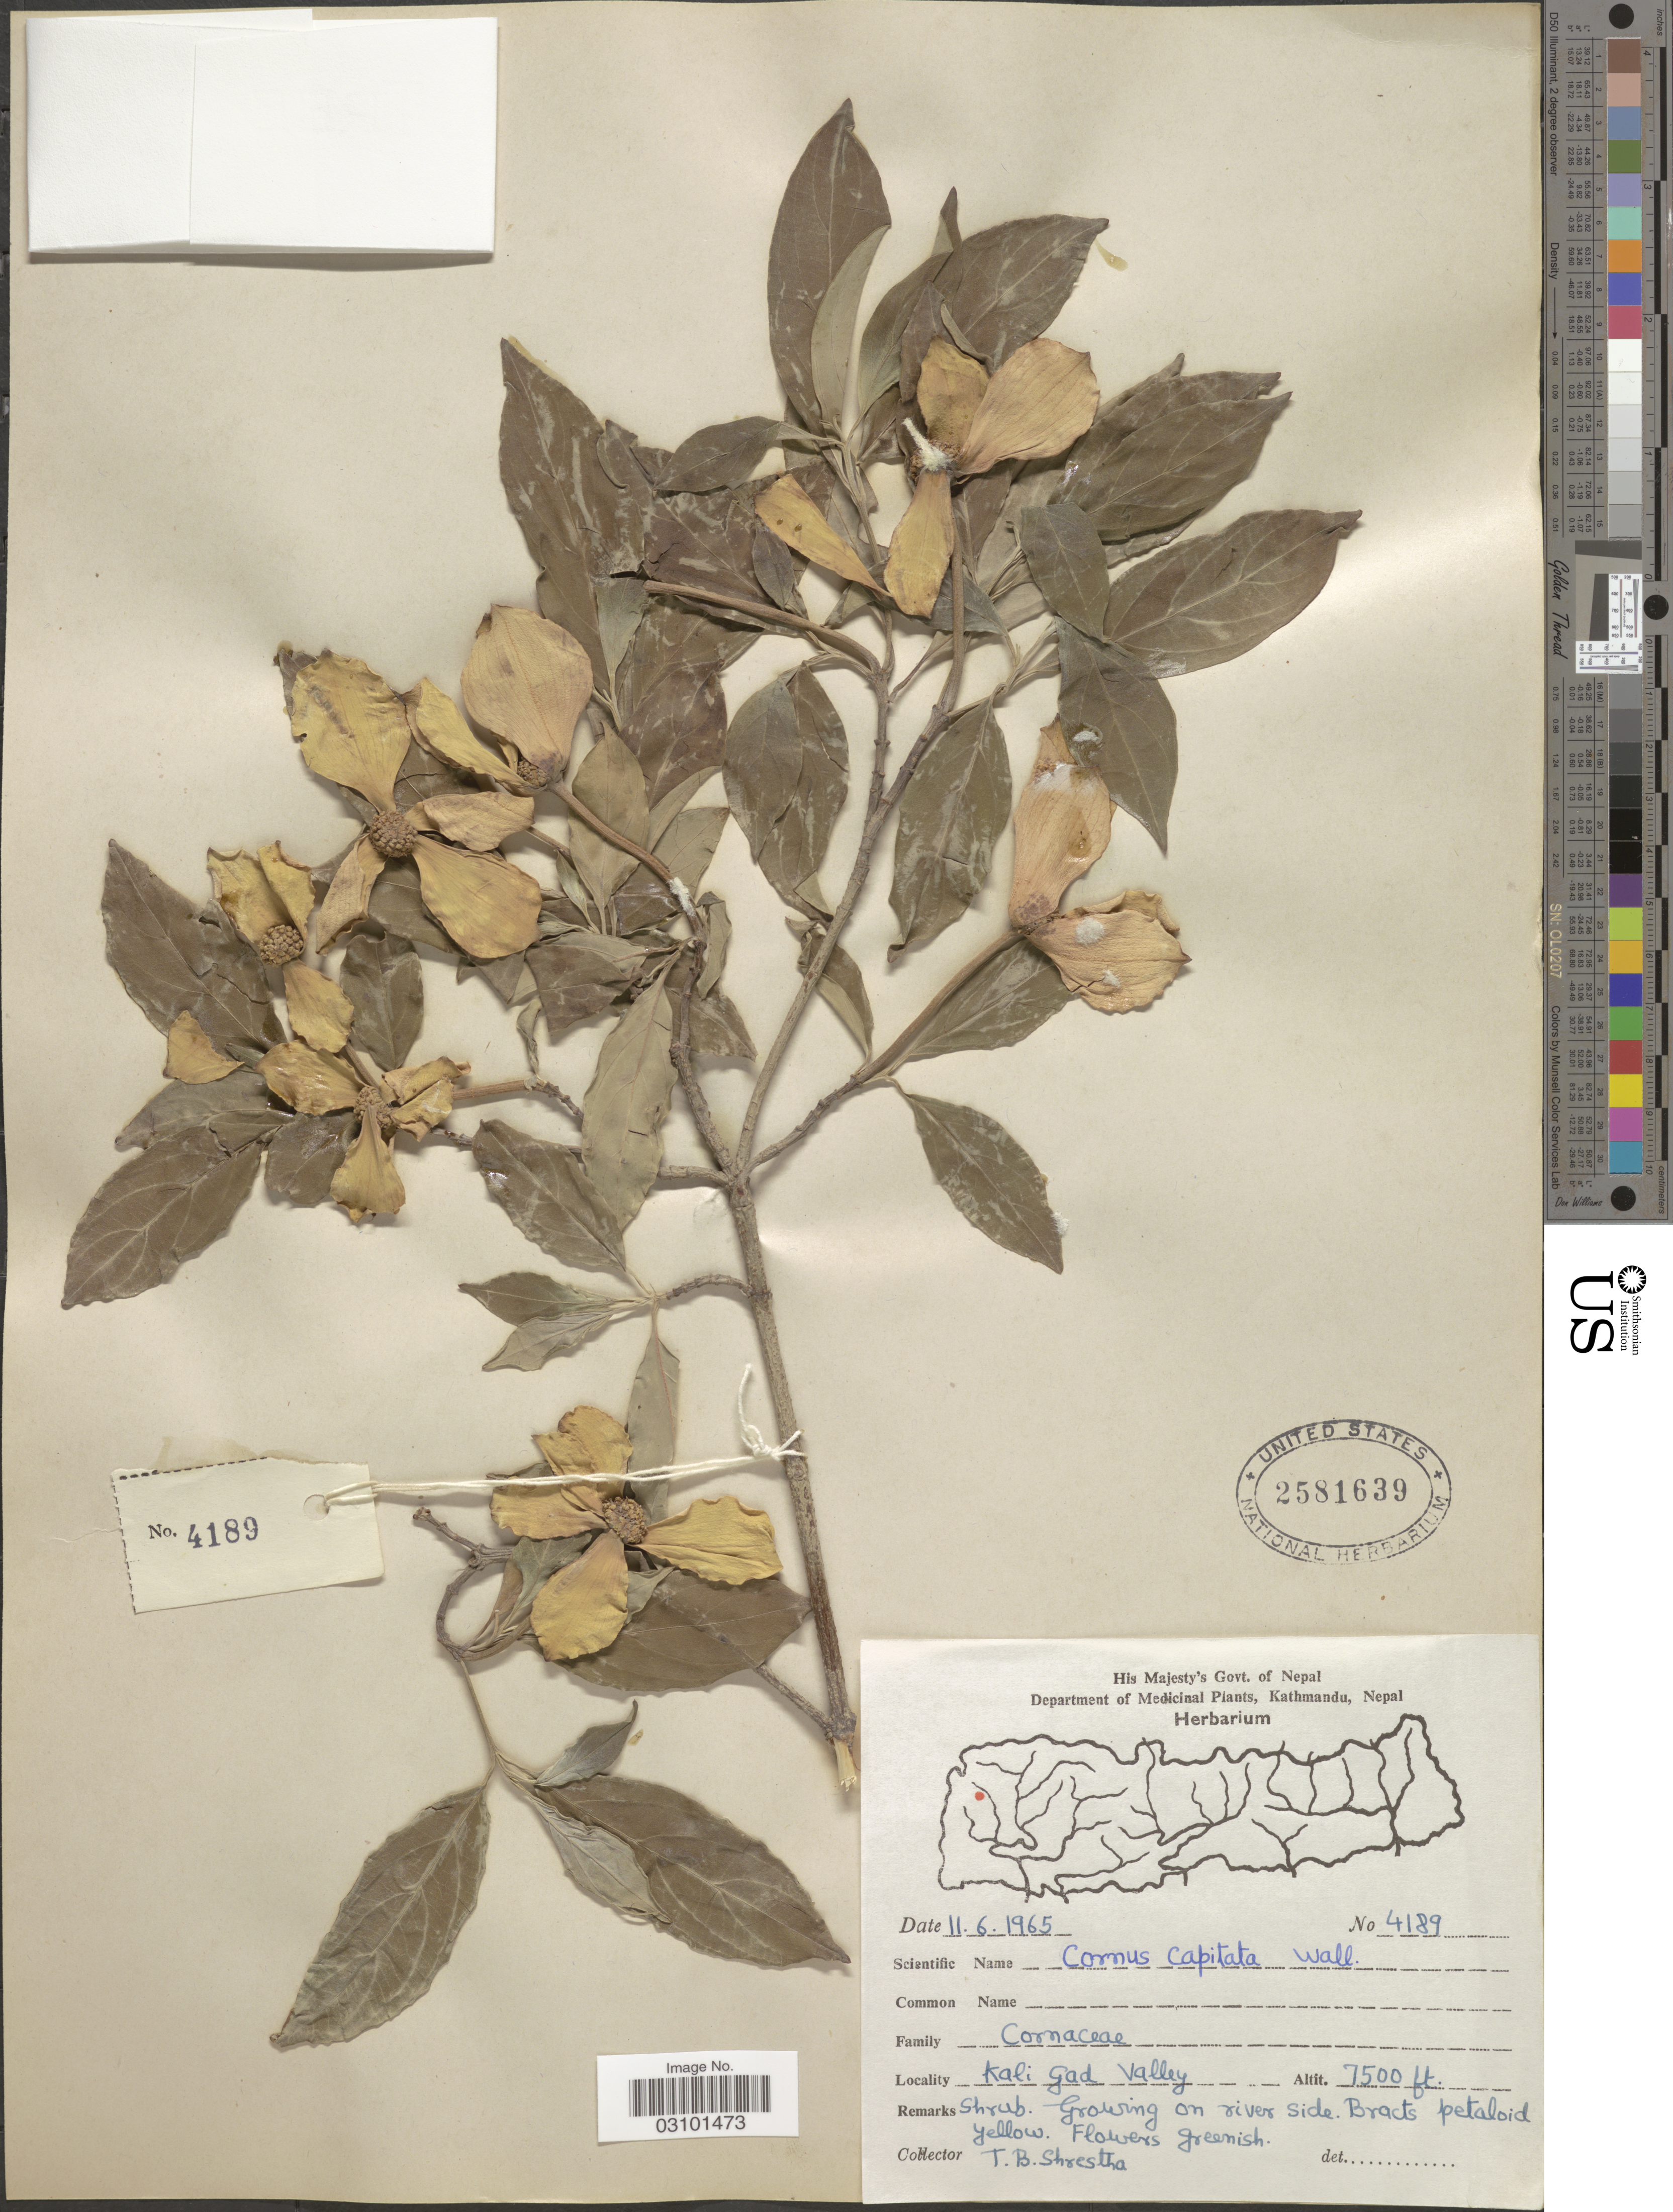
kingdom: Plantae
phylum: Tracheophyta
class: Magnoliopsida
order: Cornales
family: Cornaceae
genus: Cornus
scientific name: Cornus capitata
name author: Wall.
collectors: T. B. Shrestha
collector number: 4189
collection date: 1965-06-11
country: Nepal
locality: Kali Gad Valley.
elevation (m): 2286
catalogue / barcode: US 2581639